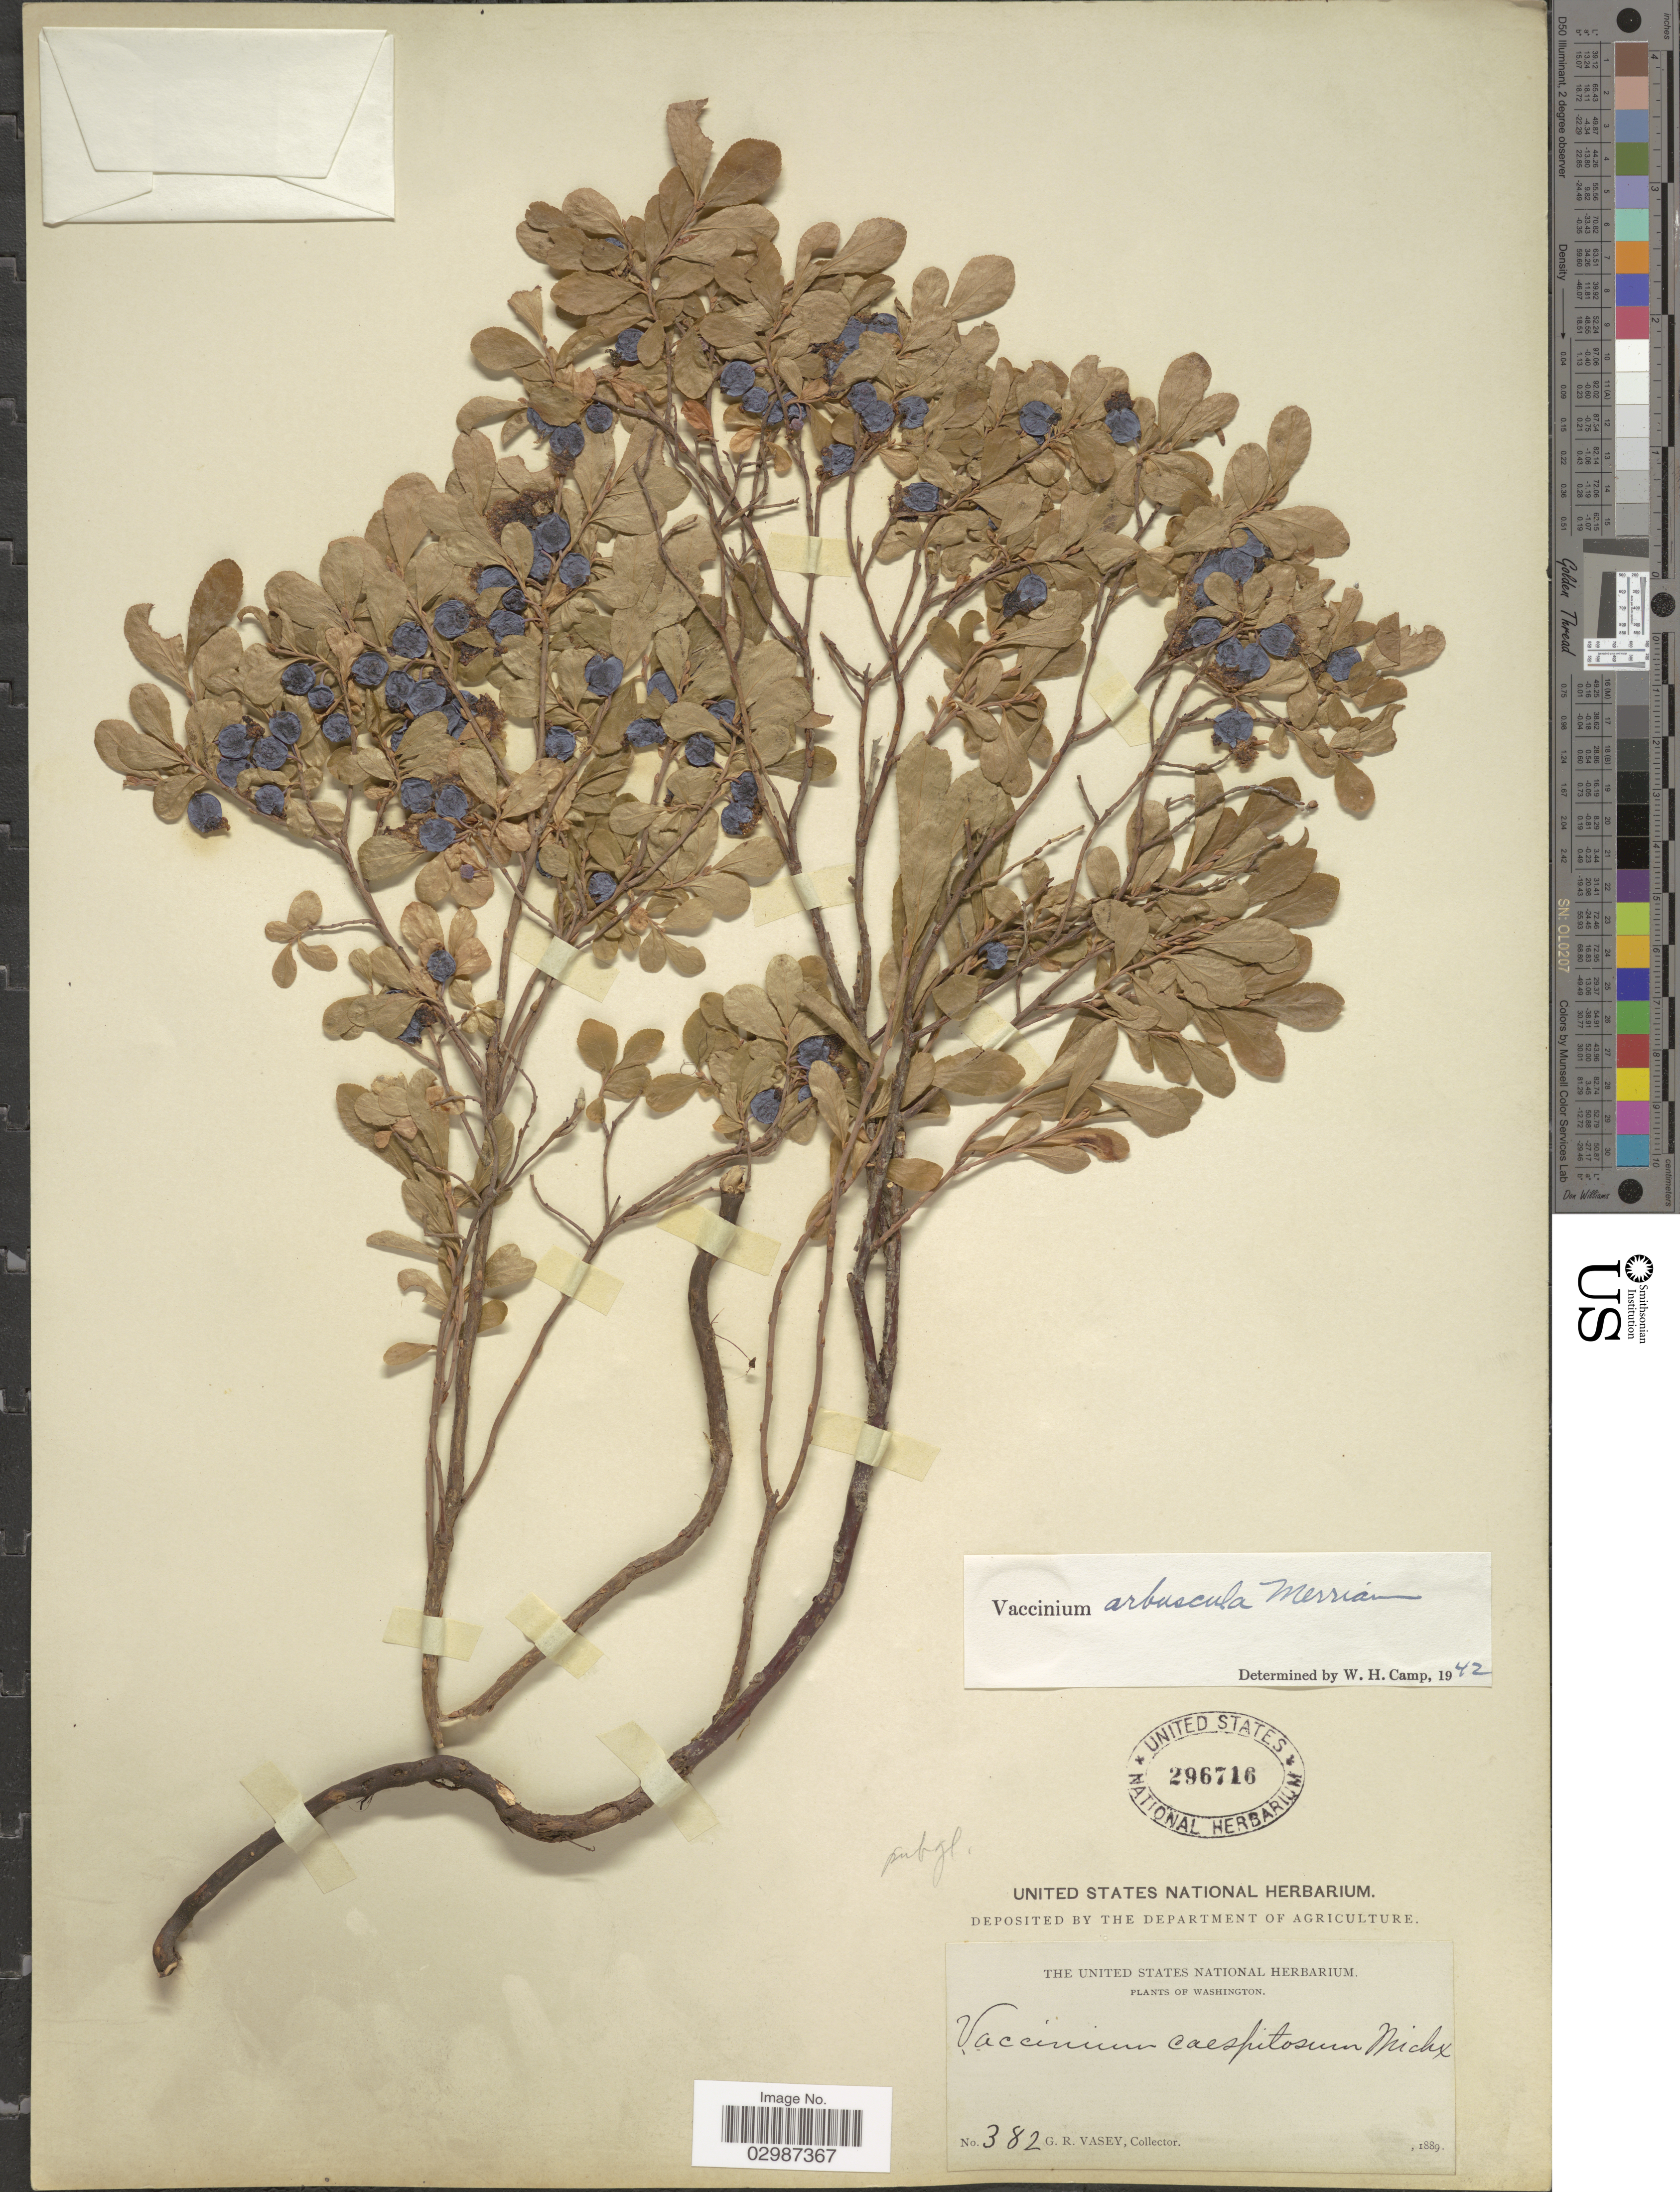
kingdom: Plantae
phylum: Tracheophyta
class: Magnoliopsida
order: Ericales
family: Ericaceae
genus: Vaccinium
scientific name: Vaccinium arbuscula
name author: (A. Gray) Merriam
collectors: G. R. Vasey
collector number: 382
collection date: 1889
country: United States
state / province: Washington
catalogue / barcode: US 296716